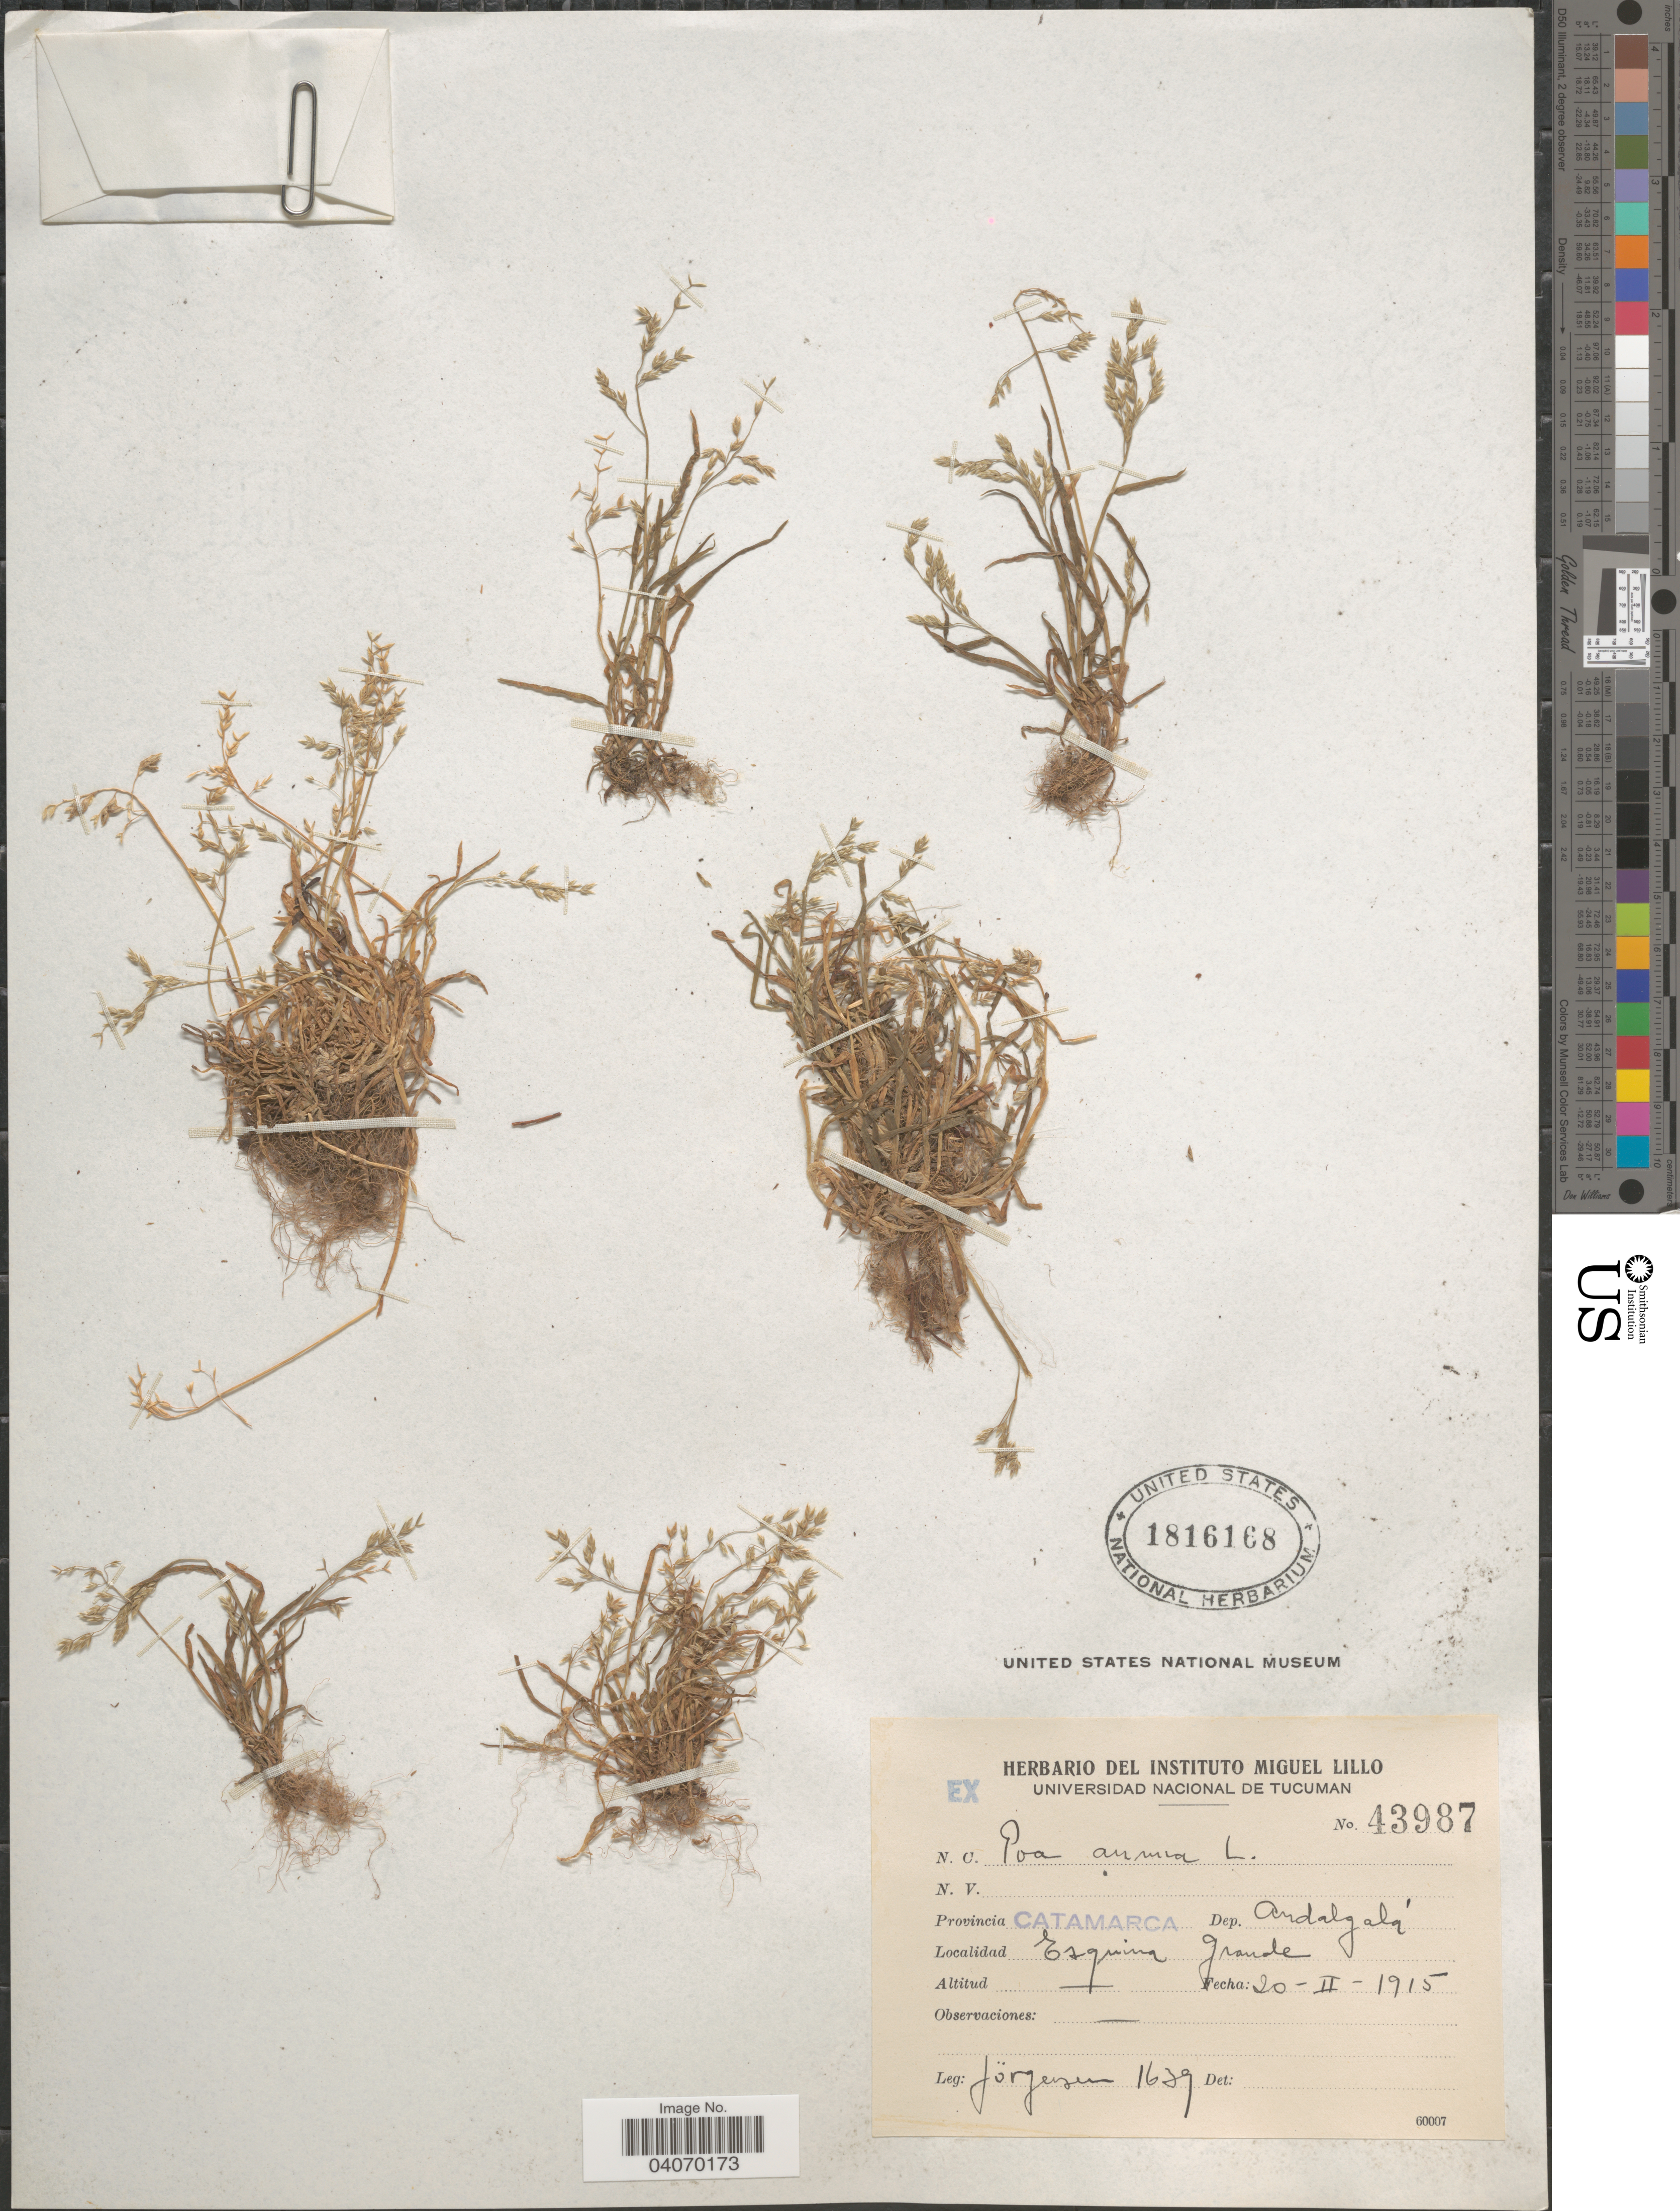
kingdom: Plantae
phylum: Tracheophyta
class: Liliopsida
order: Poales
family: Poaceae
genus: Poa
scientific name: Poa annua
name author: L.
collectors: Jorgensen, --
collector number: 1639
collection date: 1915-02-20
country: Argentina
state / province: Catamarca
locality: Dep Andalgalá. Esquina Grande.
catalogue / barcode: US 1816168